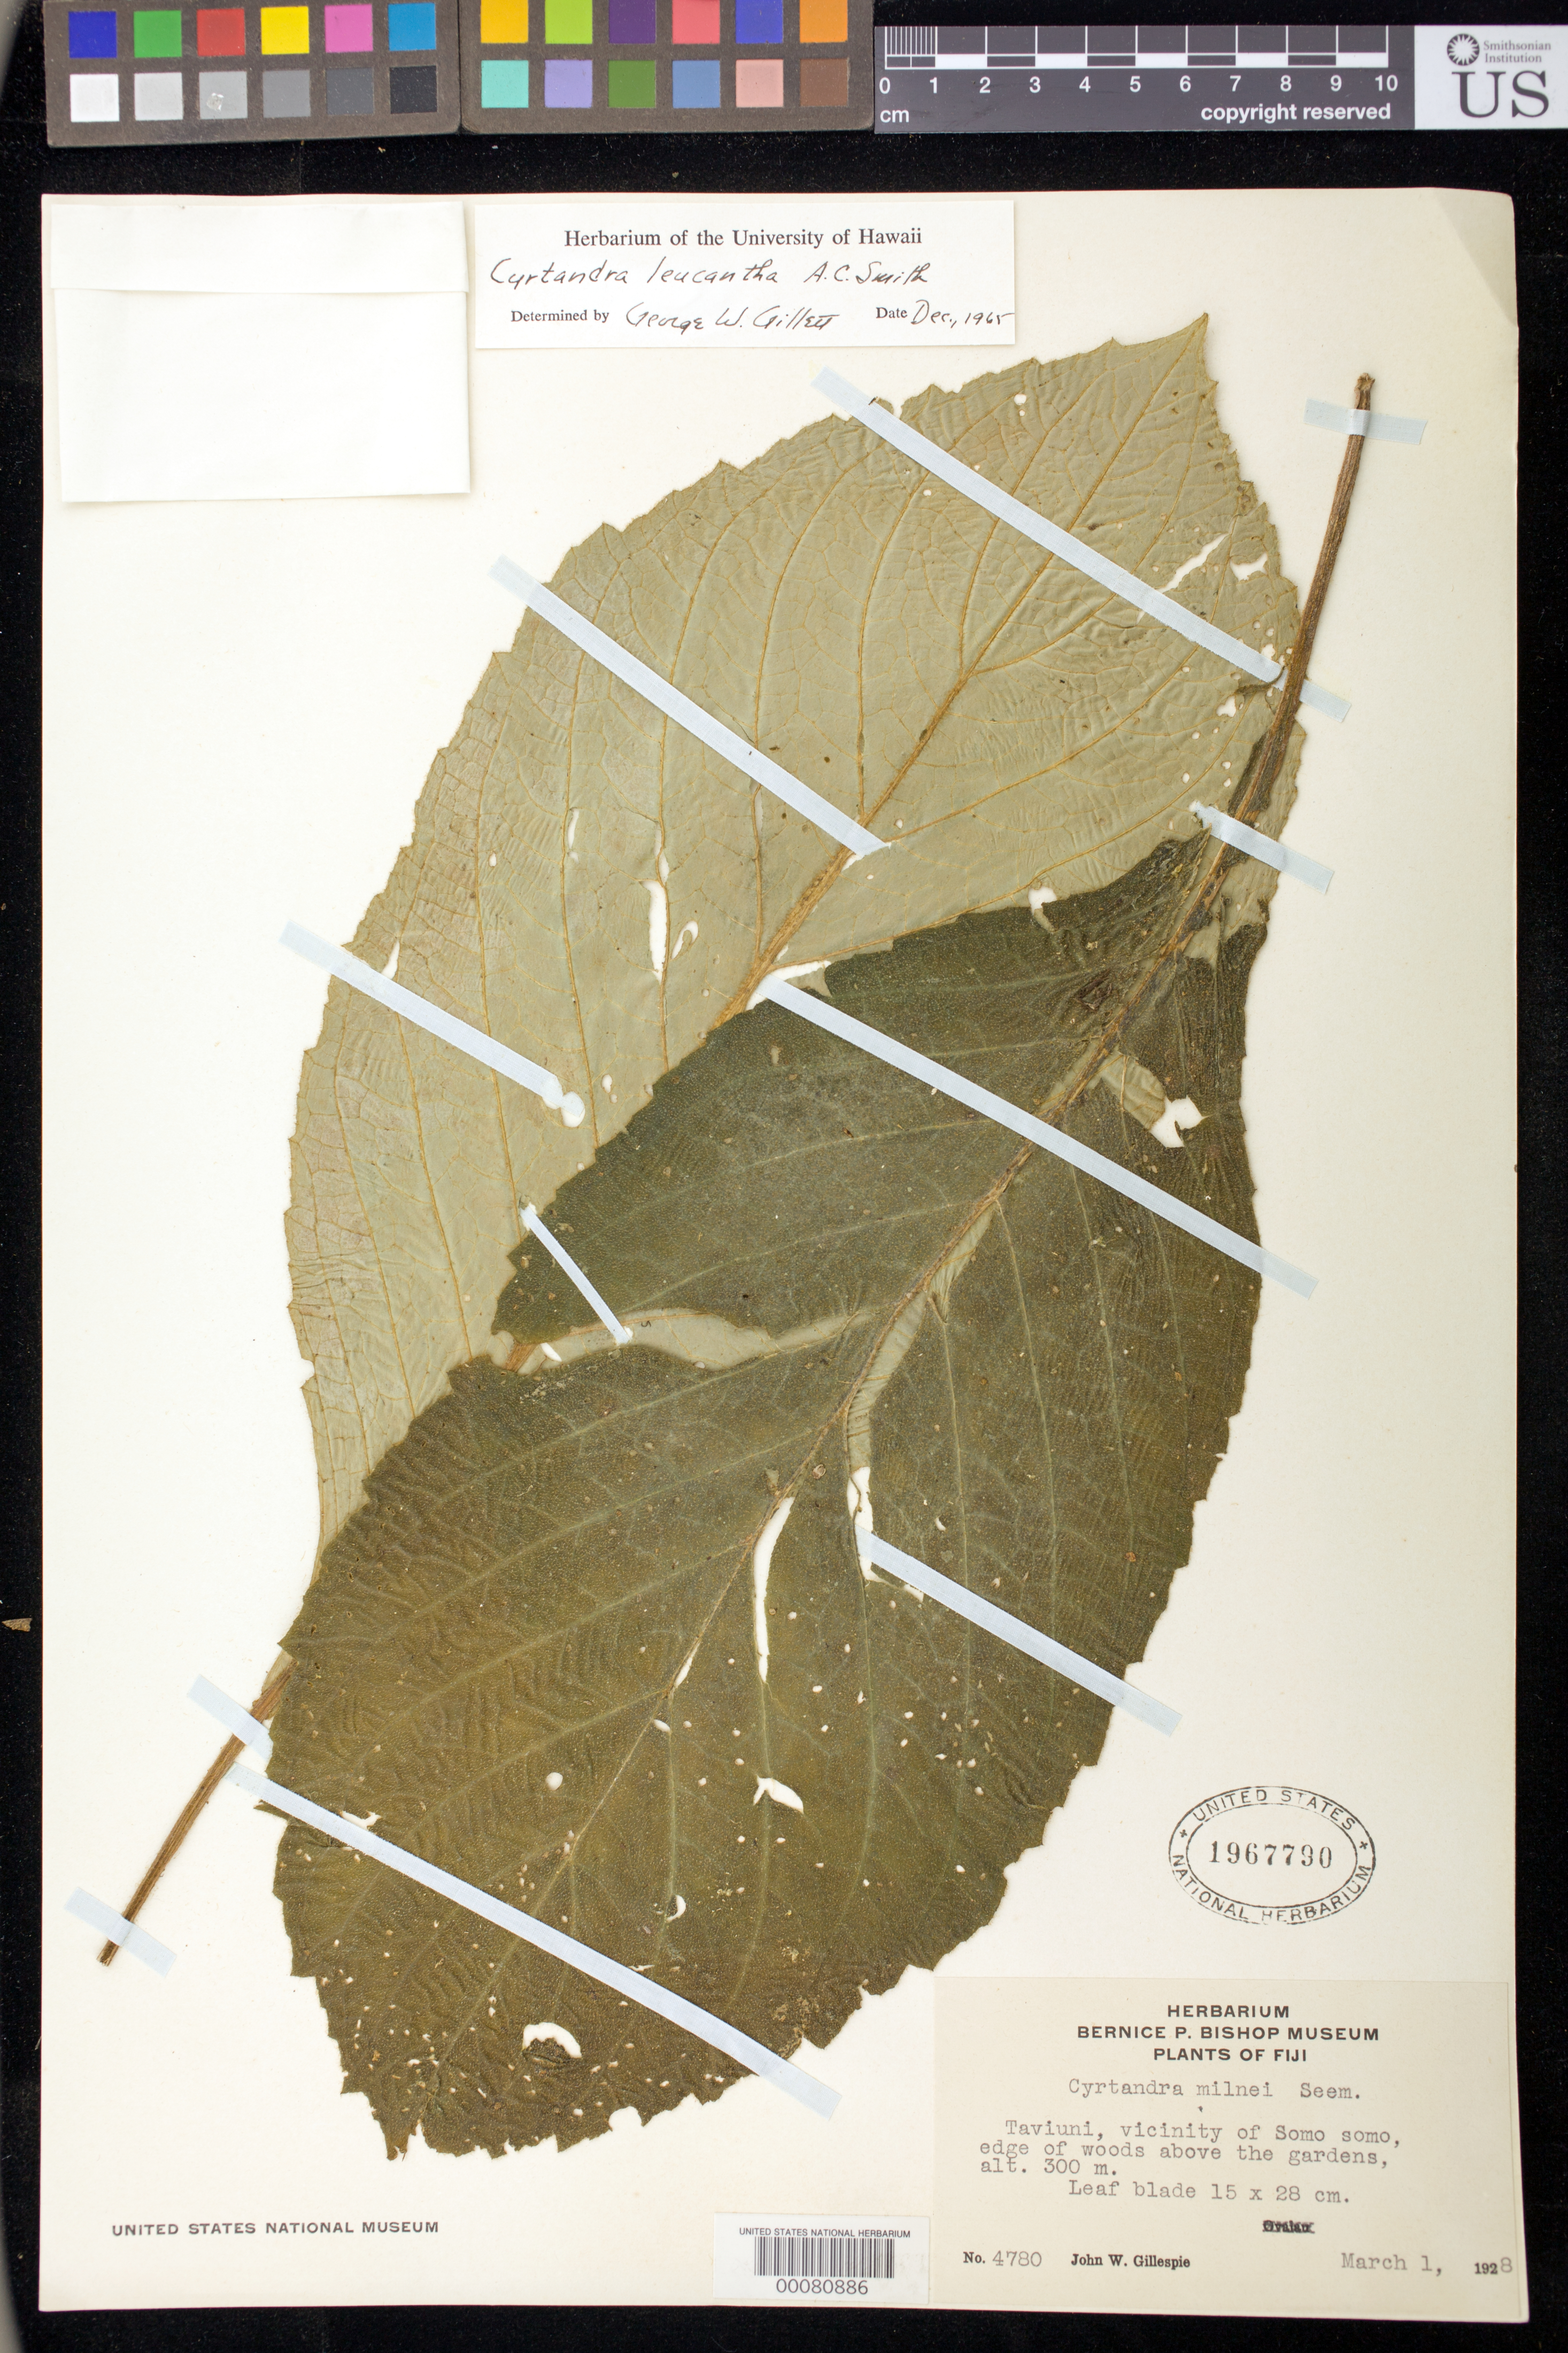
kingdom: Plantae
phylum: Tracheophyta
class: Magnoliopsida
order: Lamiales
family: Gesneriaceae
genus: Cyrtandra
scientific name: Cyrtandra leucantha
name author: A.C. Sm.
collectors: J. W. Gillespie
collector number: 4780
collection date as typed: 01 Jul 1928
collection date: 1928-07-01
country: Fiji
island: Taveuni I.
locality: Taviuni, vicinity of somo somo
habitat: Edge of woods above the gardens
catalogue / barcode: US 1967790